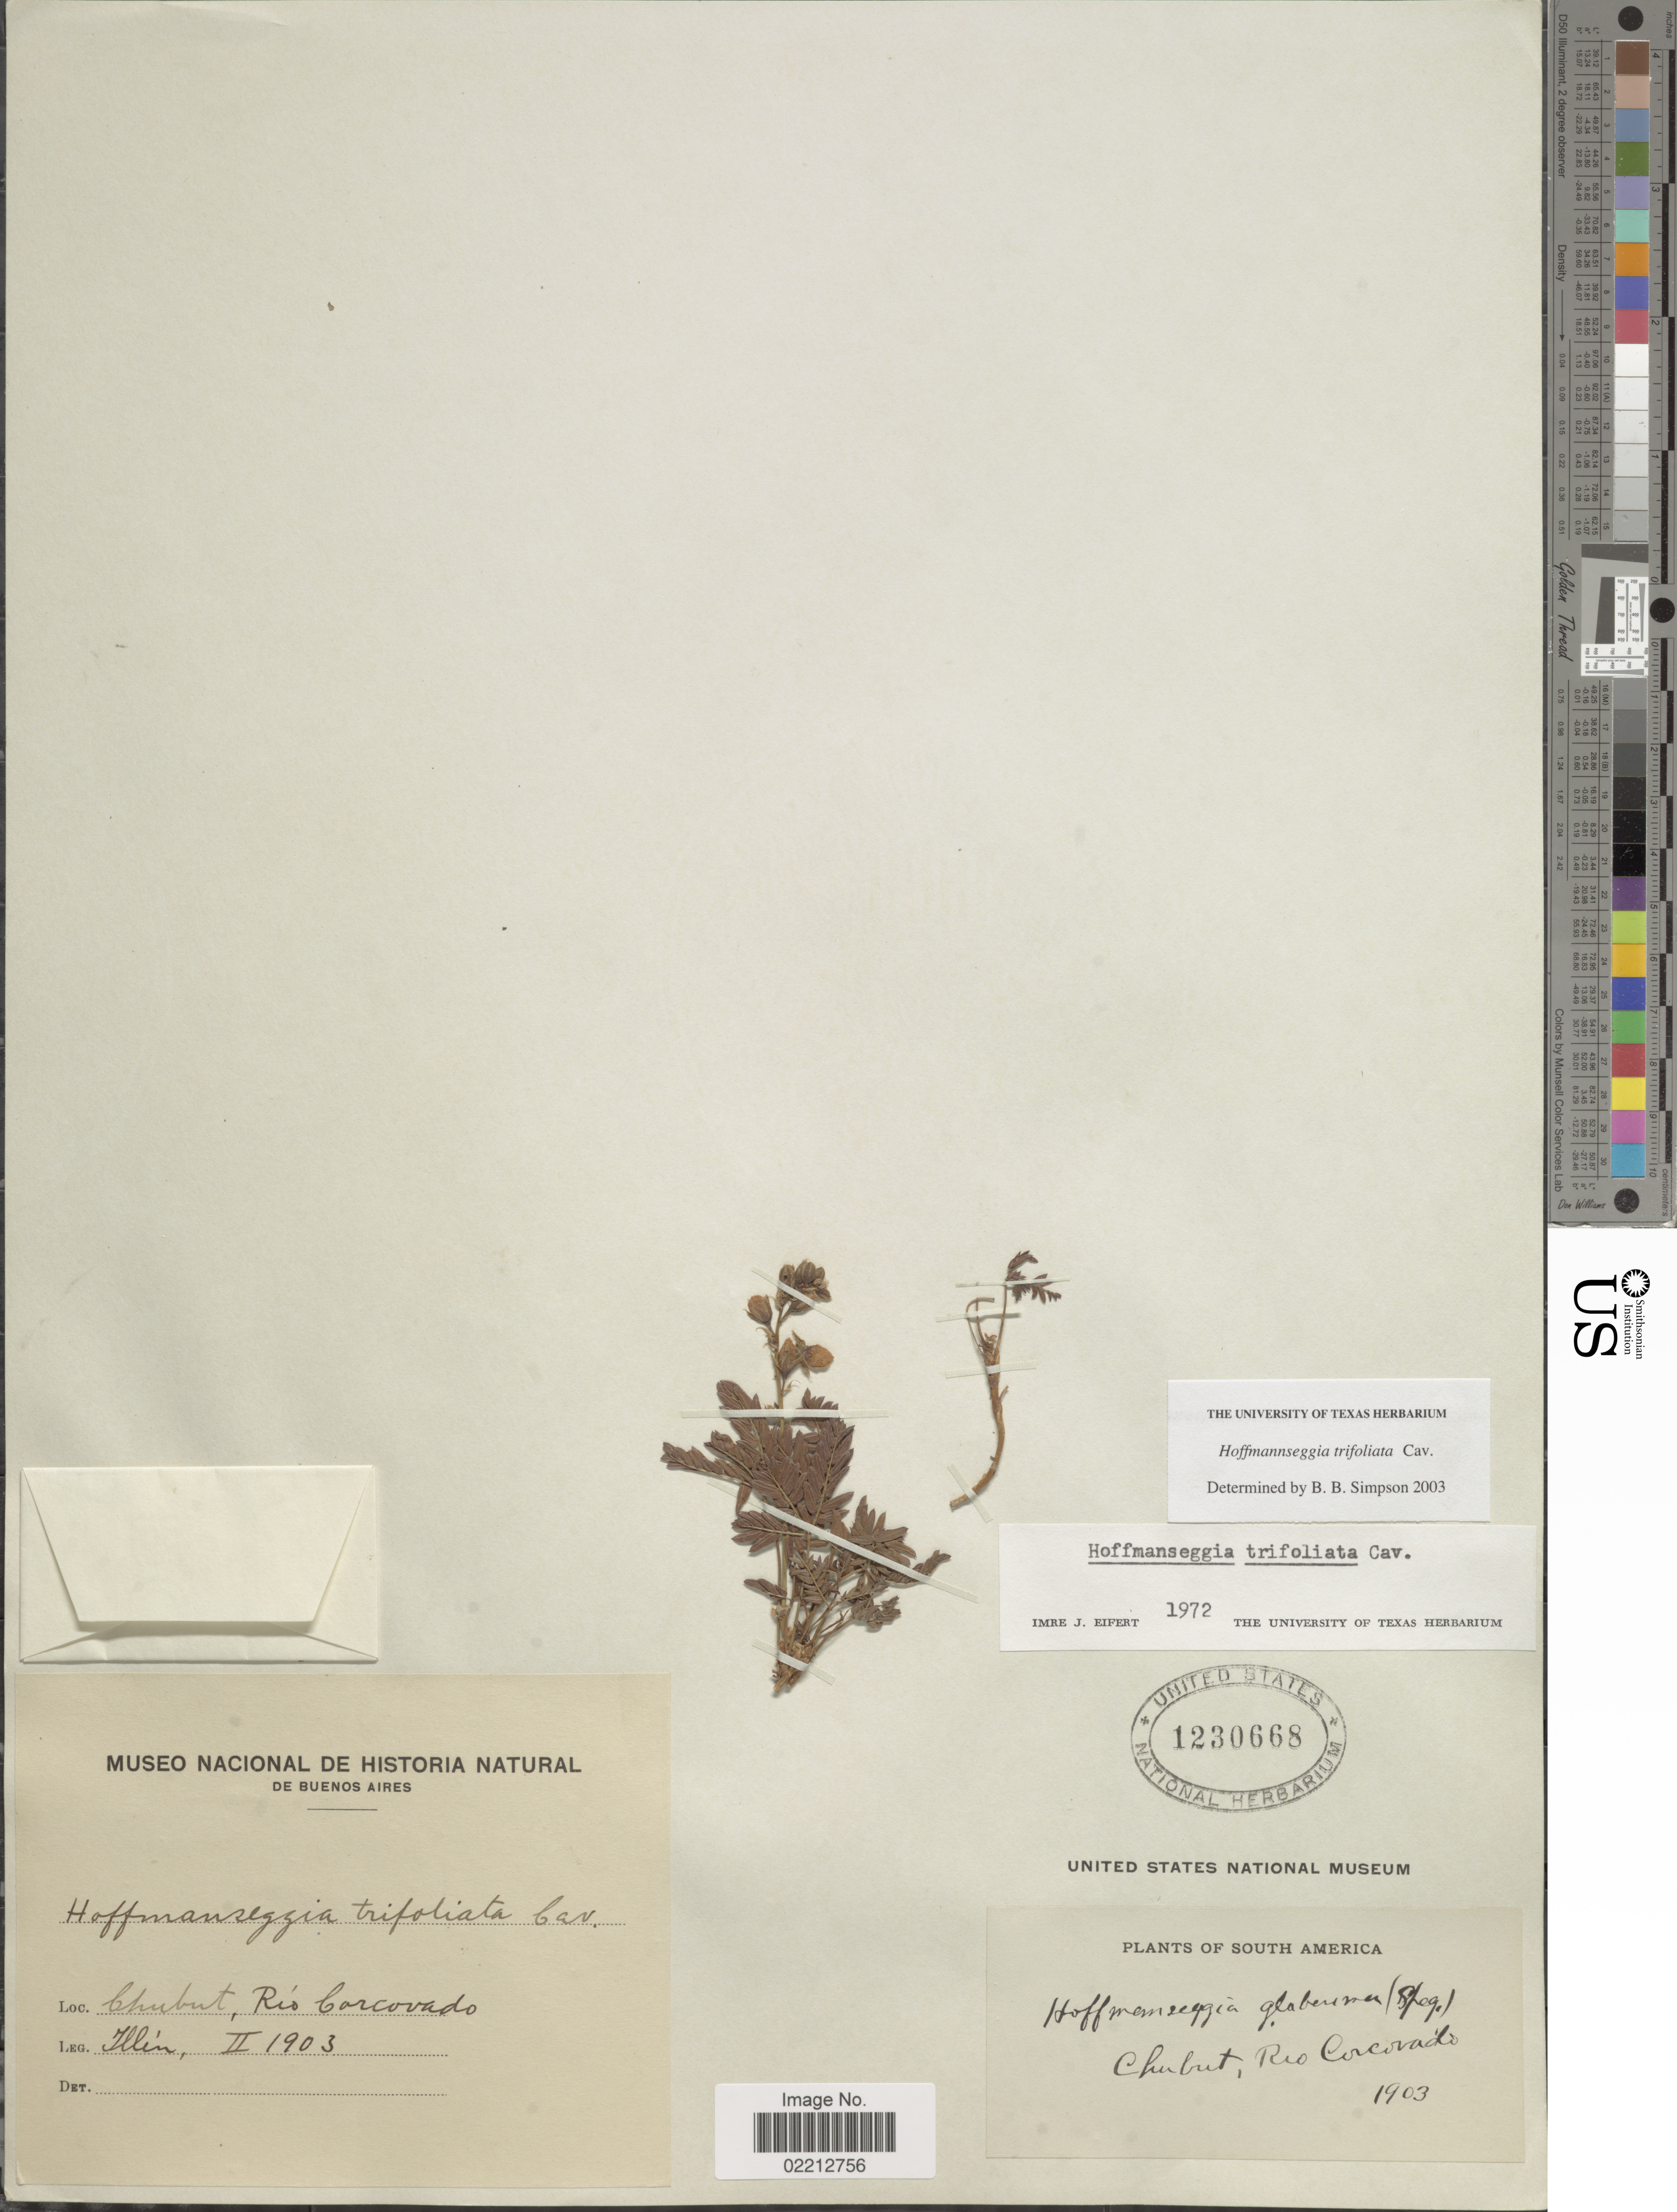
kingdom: Plantae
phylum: Tracheophyta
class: Magnoliopsida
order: Fabales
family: Fabaceae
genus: Hoffmannseggia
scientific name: Hoffmannseggia trifoliata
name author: Cav.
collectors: Illin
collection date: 1903-02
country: Argentina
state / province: Chubut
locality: Rio Corcovado.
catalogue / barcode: US 1230668